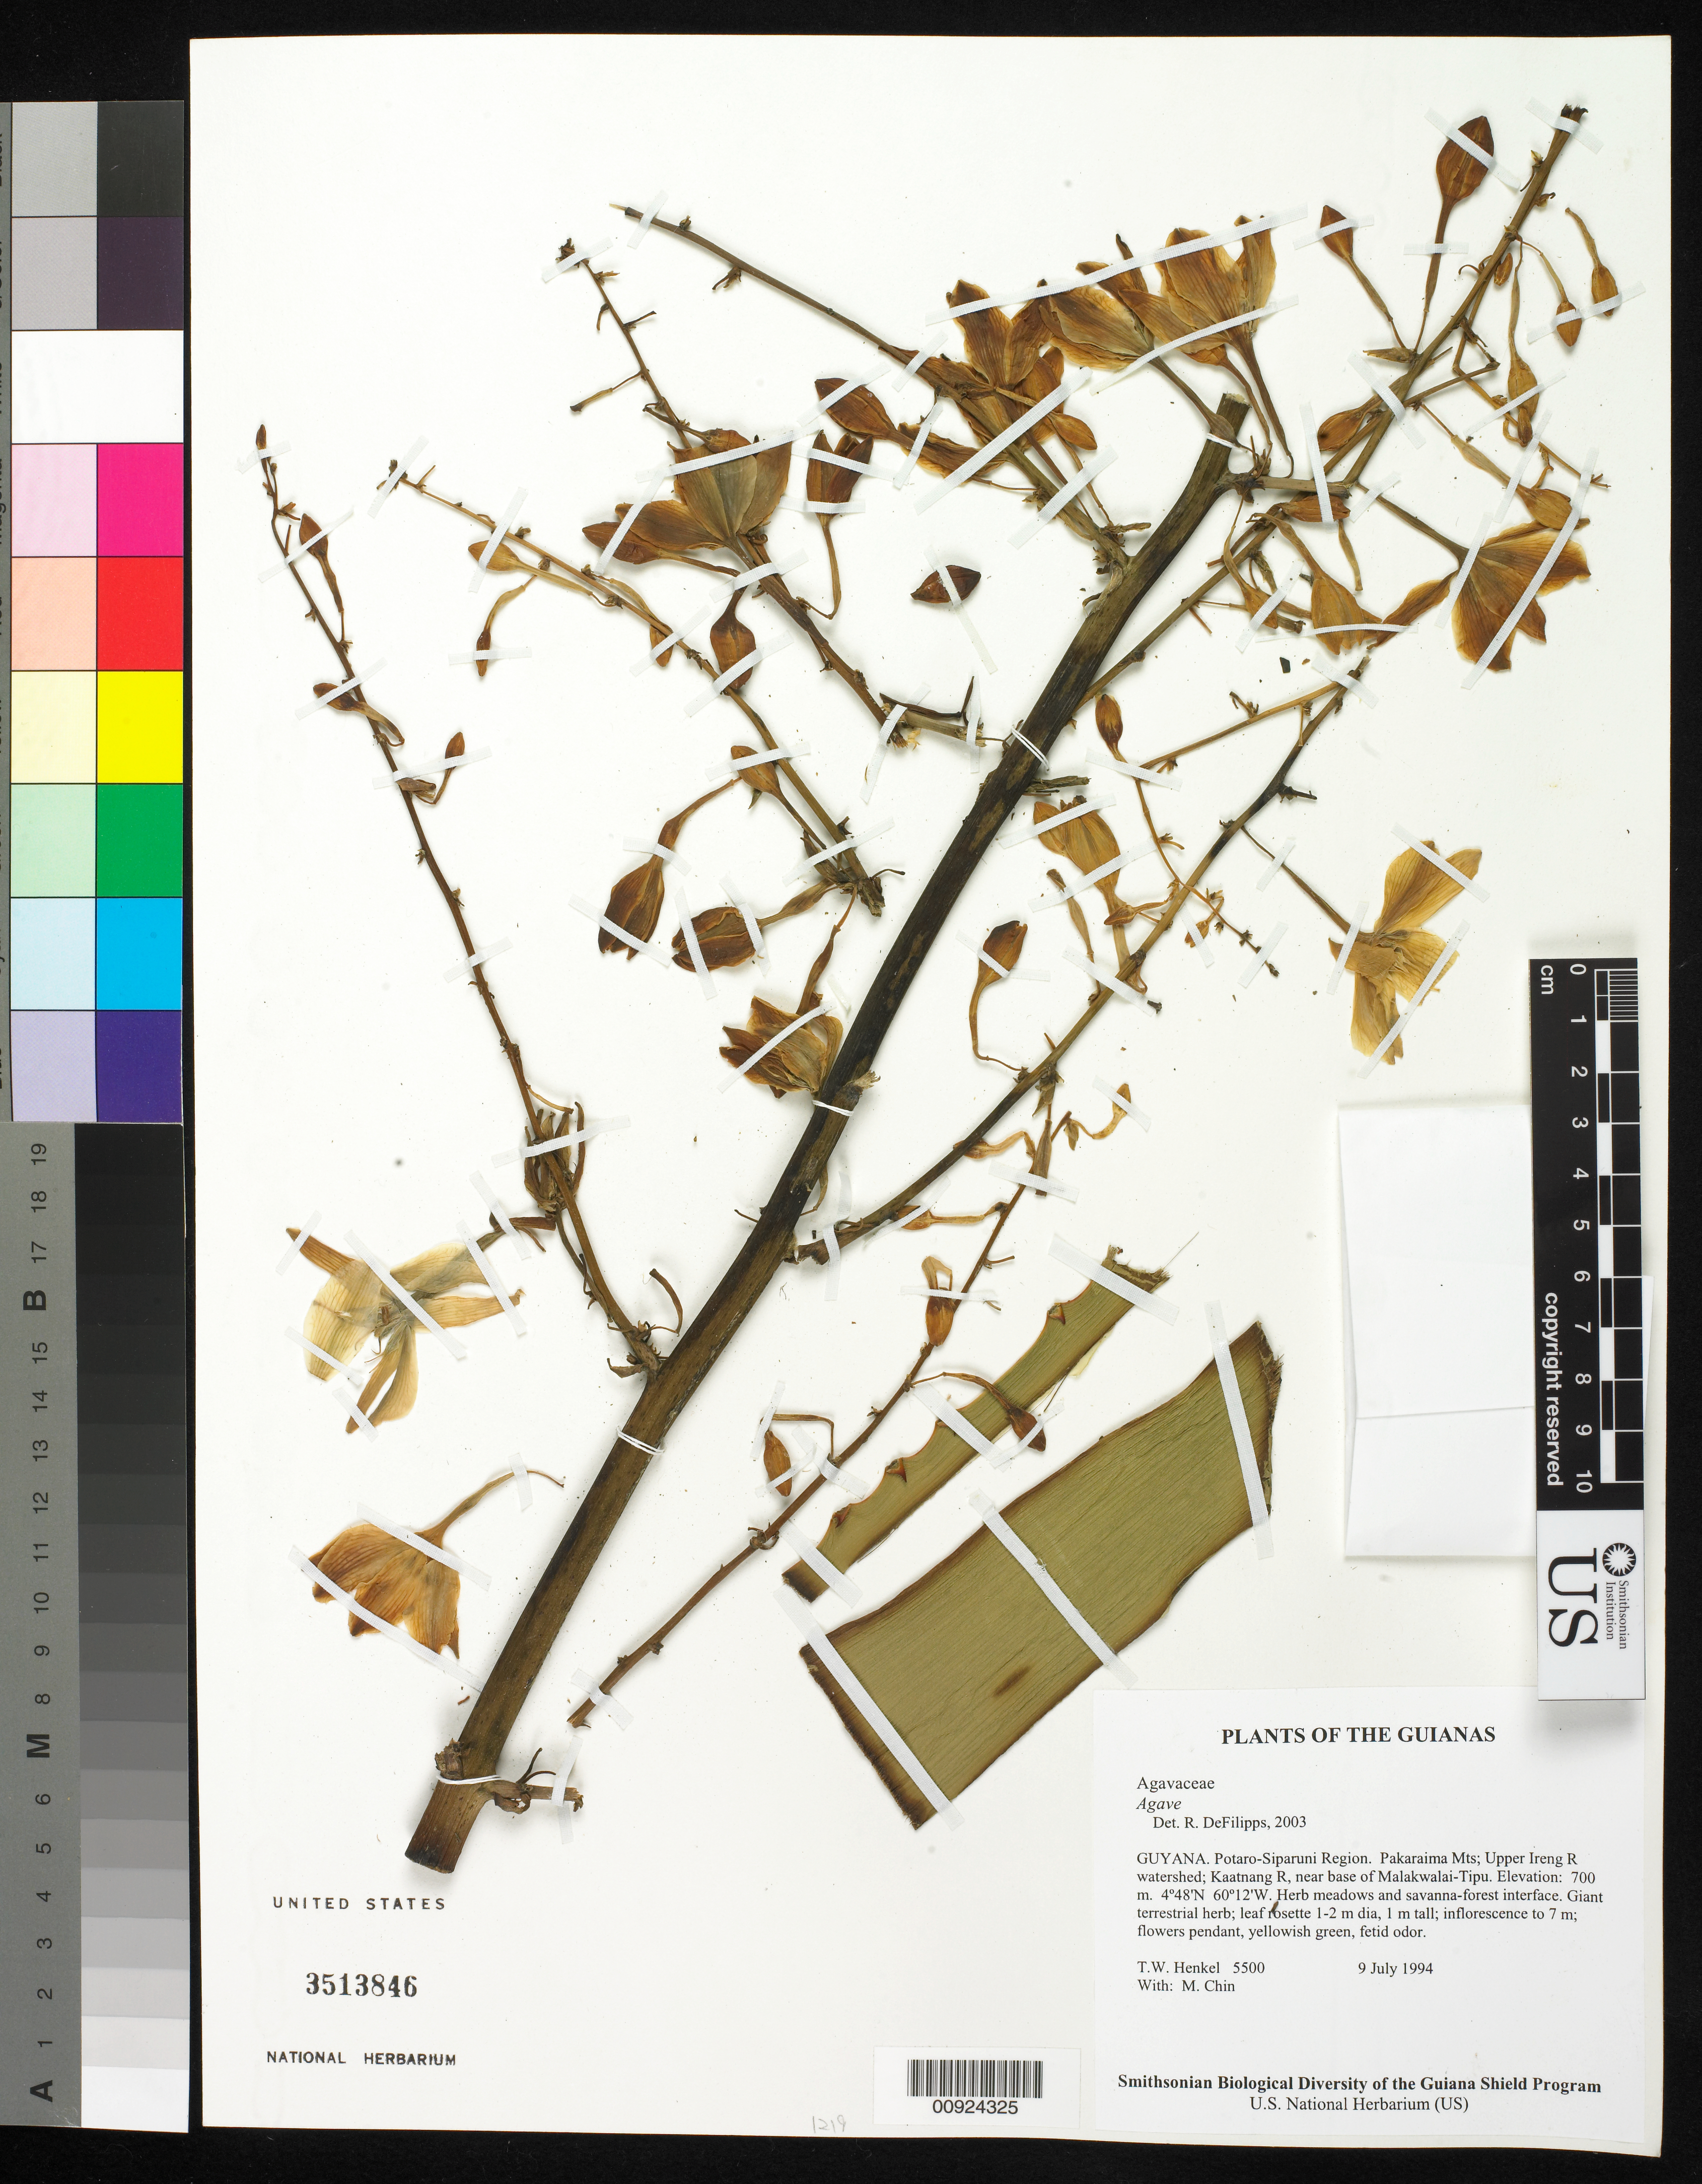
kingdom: Plantae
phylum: Tracheophyta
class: Liliopsida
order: Asparagales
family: Asparagaceae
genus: Furcraea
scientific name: Furcraea sp.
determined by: Salywon, A. M., (ASU)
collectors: T. Henkel & M. Chin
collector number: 5500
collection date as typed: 9 July 1994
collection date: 1994-07-09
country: Guyana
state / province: Potaro-Siparuni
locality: Pakaraima Mts; Upper Ireng R watershed; Kaatnang R, near base of Malakwalai-Tipu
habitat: Herb meadows and savanna-forest interface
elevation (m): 700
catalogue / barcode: US 3513846